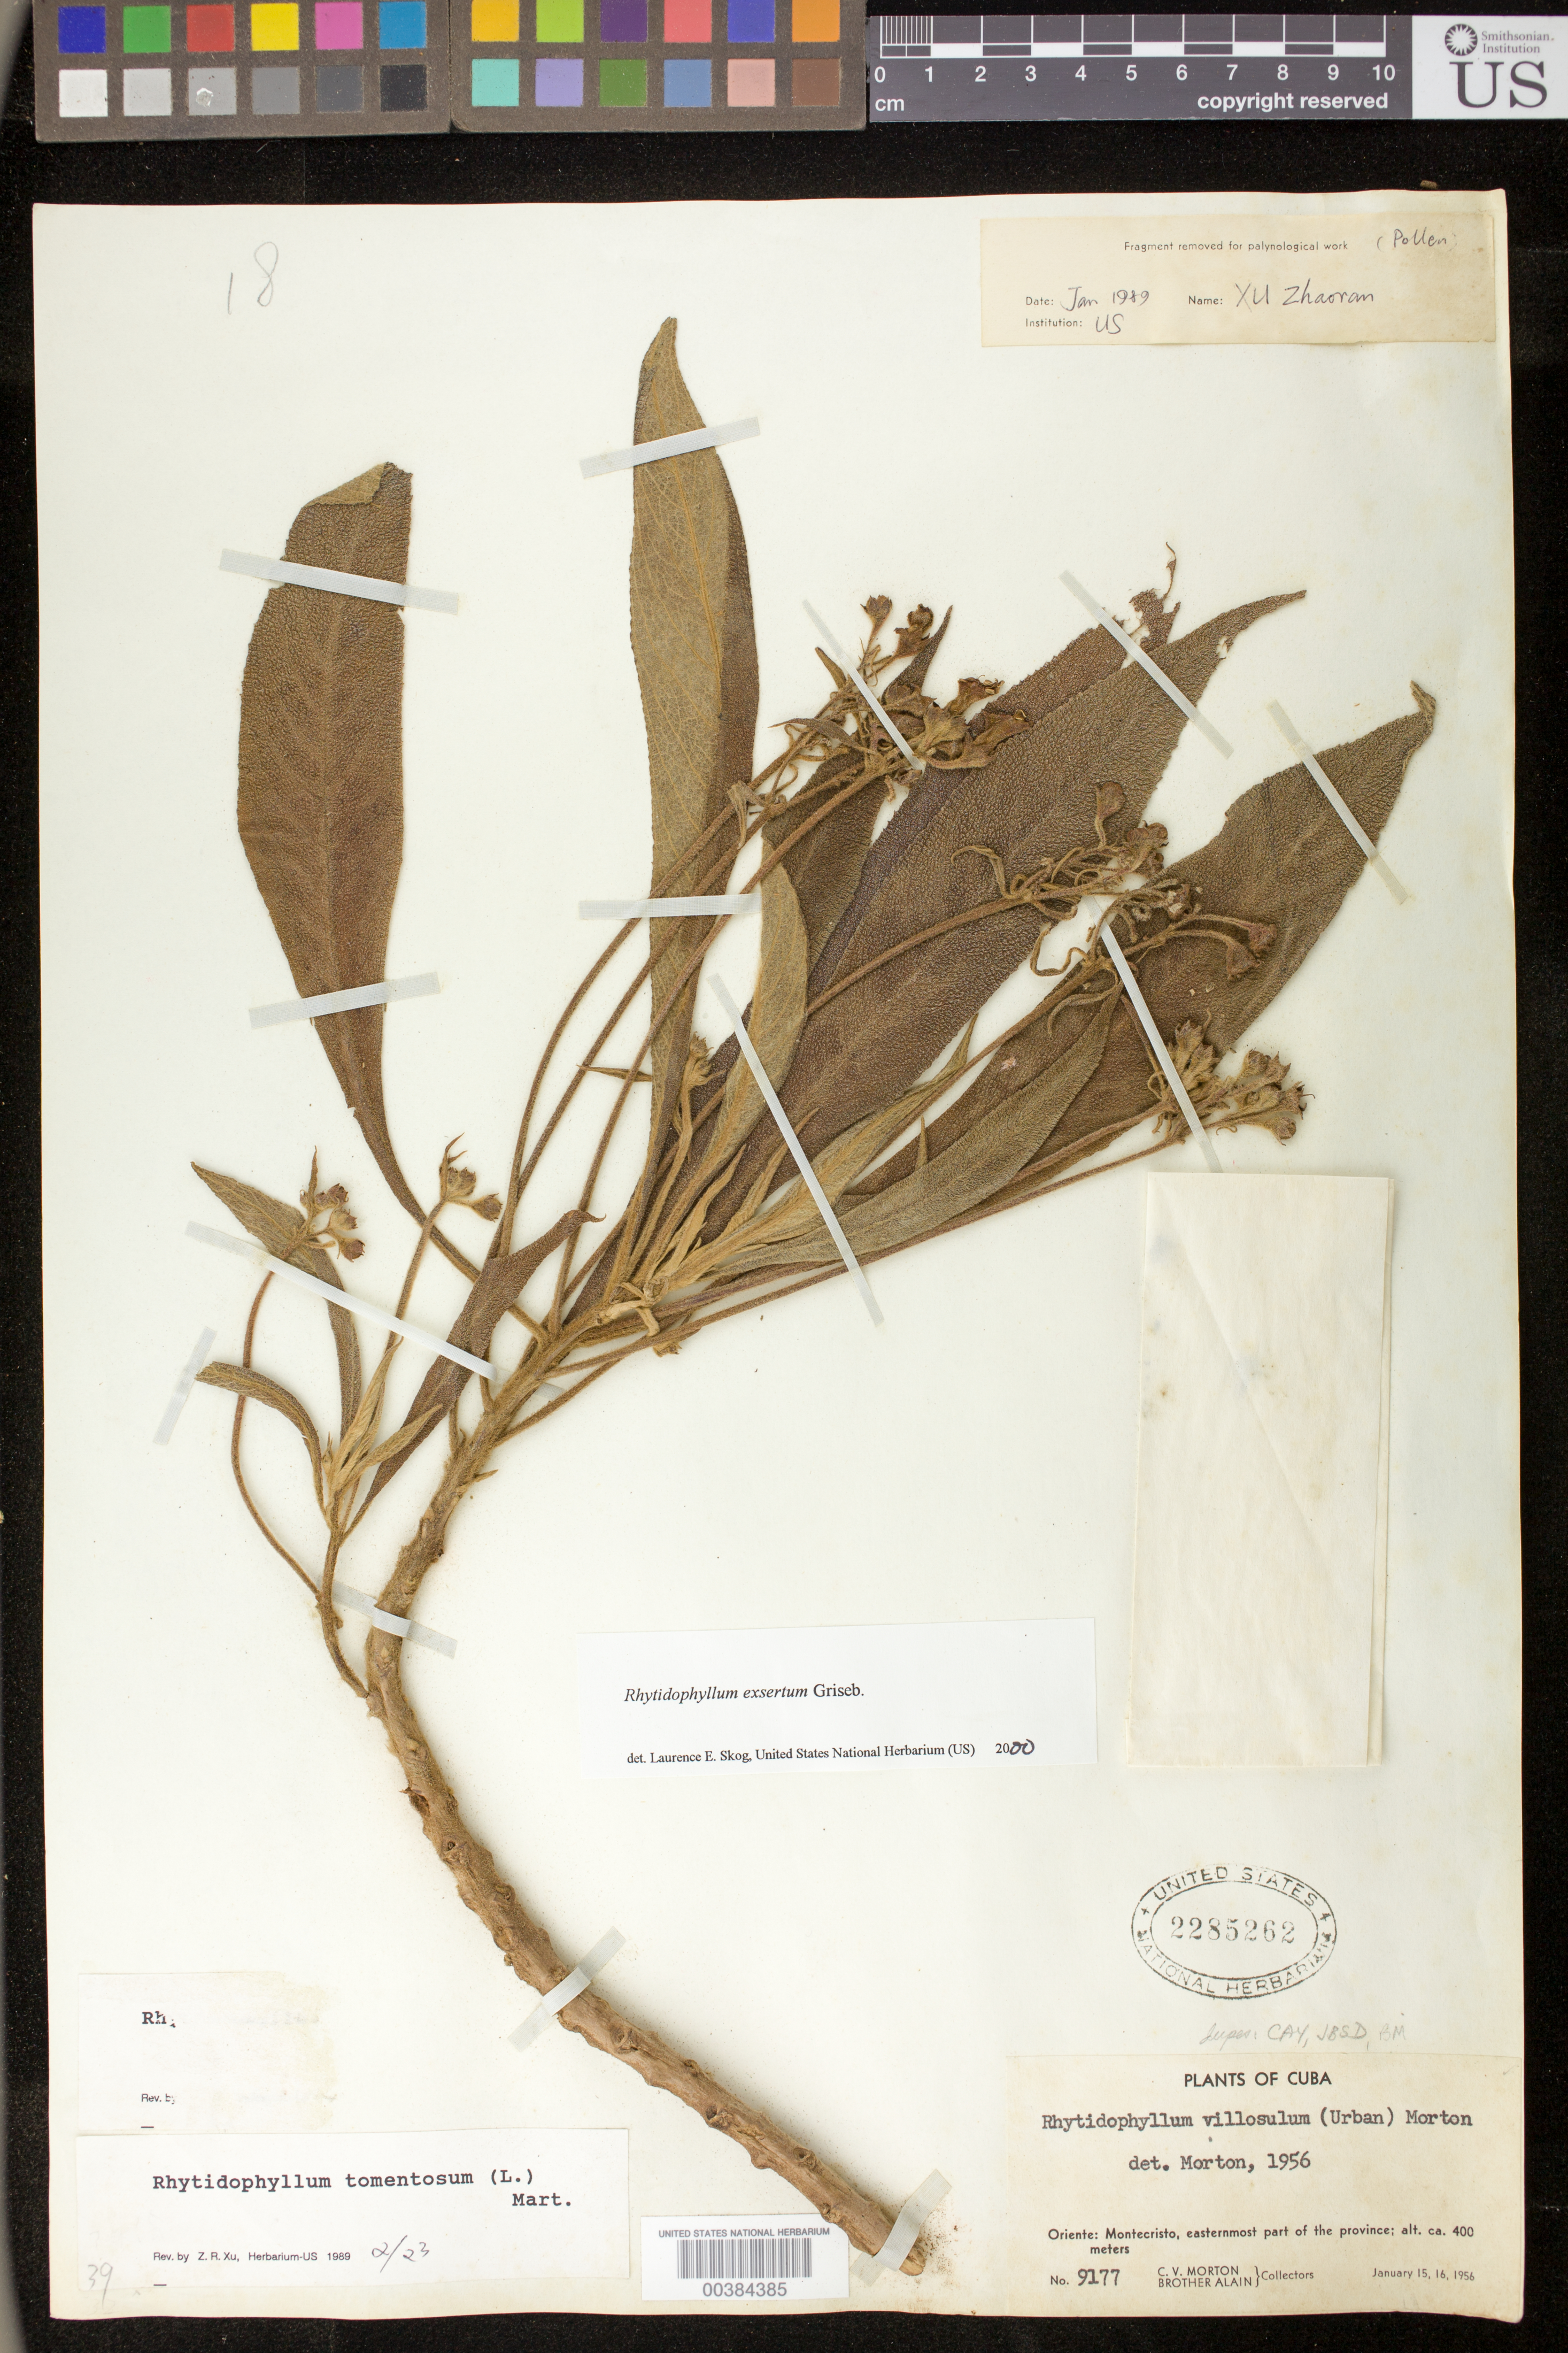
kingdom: Plantae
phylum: Tracheophyta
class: Magnoliopsida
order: Lamiales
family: Gesneriaceae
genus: Rhytidophyllum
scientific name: Rhytidophyllum exsertum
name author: Griseb.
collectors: C. V. Morton & A. H. Liogier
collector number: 9177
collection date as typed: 15-16 Jan 1956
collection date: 1956-01-15/1956-01-16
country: Cuba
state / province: Oriente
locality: Montecristo, easternmost part of the province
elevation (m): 400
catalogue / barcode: US 2285262